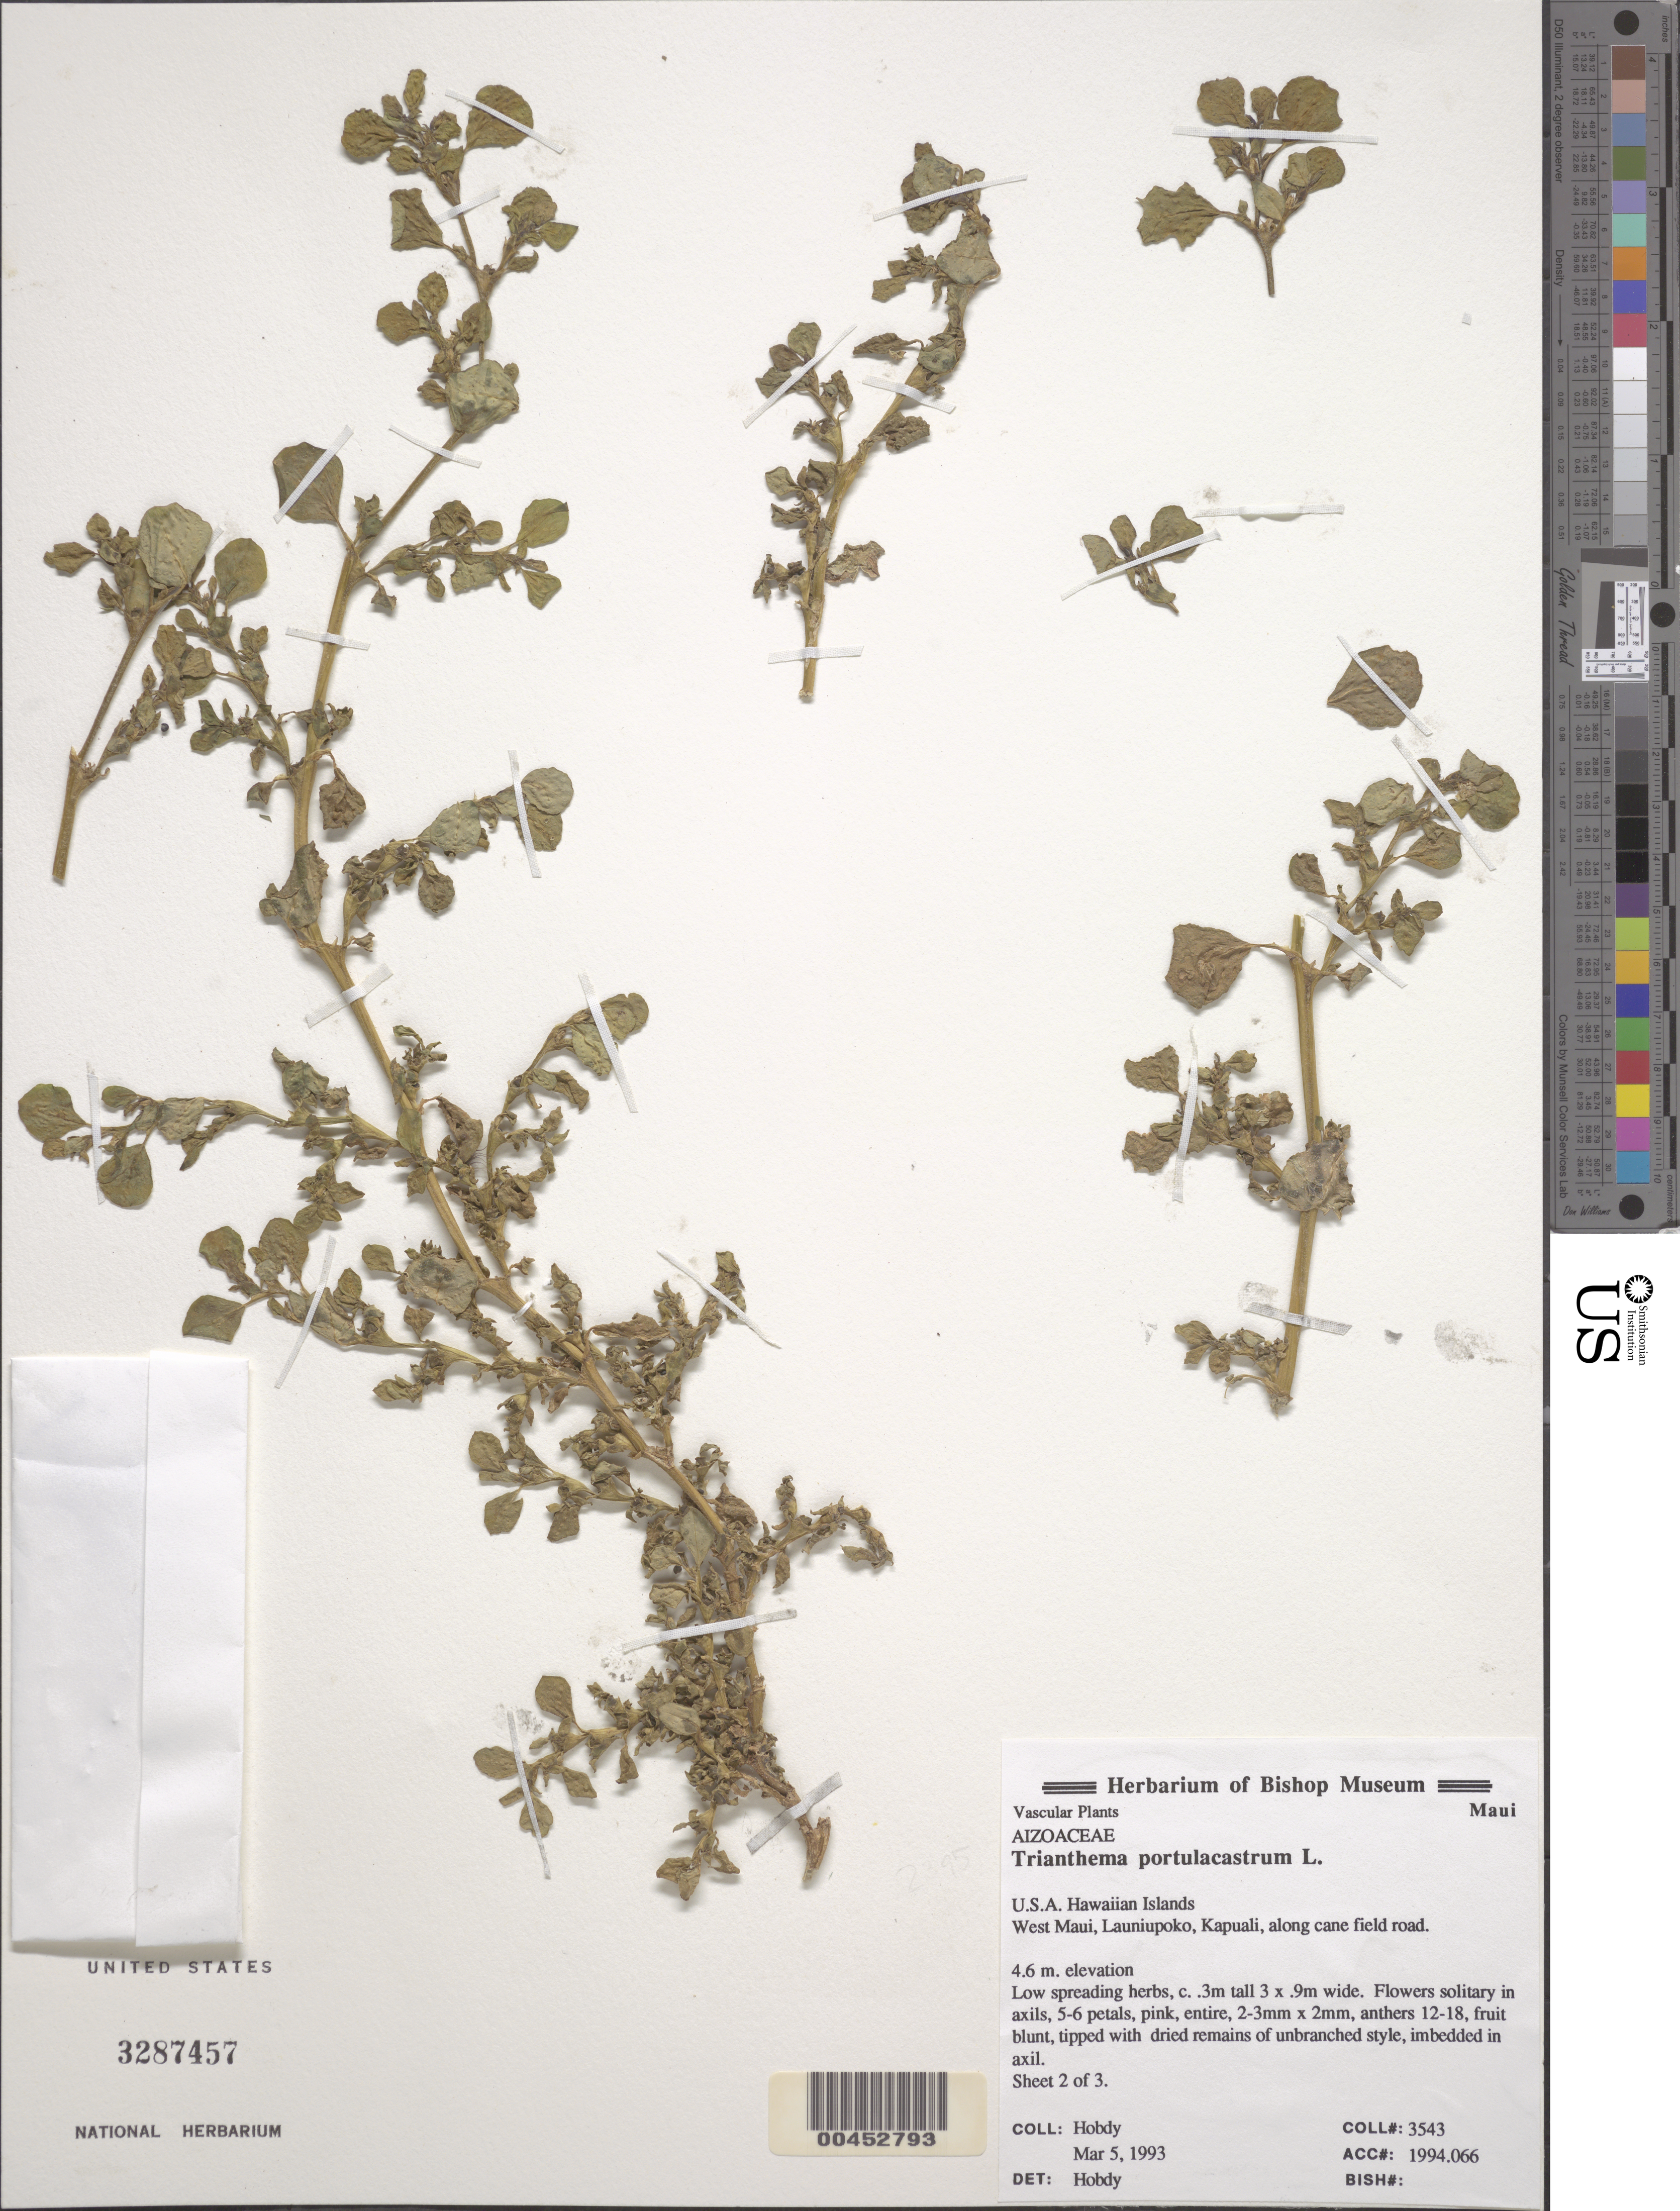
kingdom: Plantae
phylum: Tracheophyta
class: Magnoliopsida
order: Caryophyllales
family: Aizoaceae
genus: Trianthema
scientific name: Trianthema portulacastrum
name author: L.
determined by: Hobdy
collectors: R. Hobdy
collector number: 3543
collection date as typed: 5 Mar 1993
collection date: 1993-03-05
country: United States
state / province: Hawaii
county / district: Maui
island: Maui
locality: W Maui, Launiupoko, Kapuali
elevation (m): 5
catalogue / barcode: US 3287457